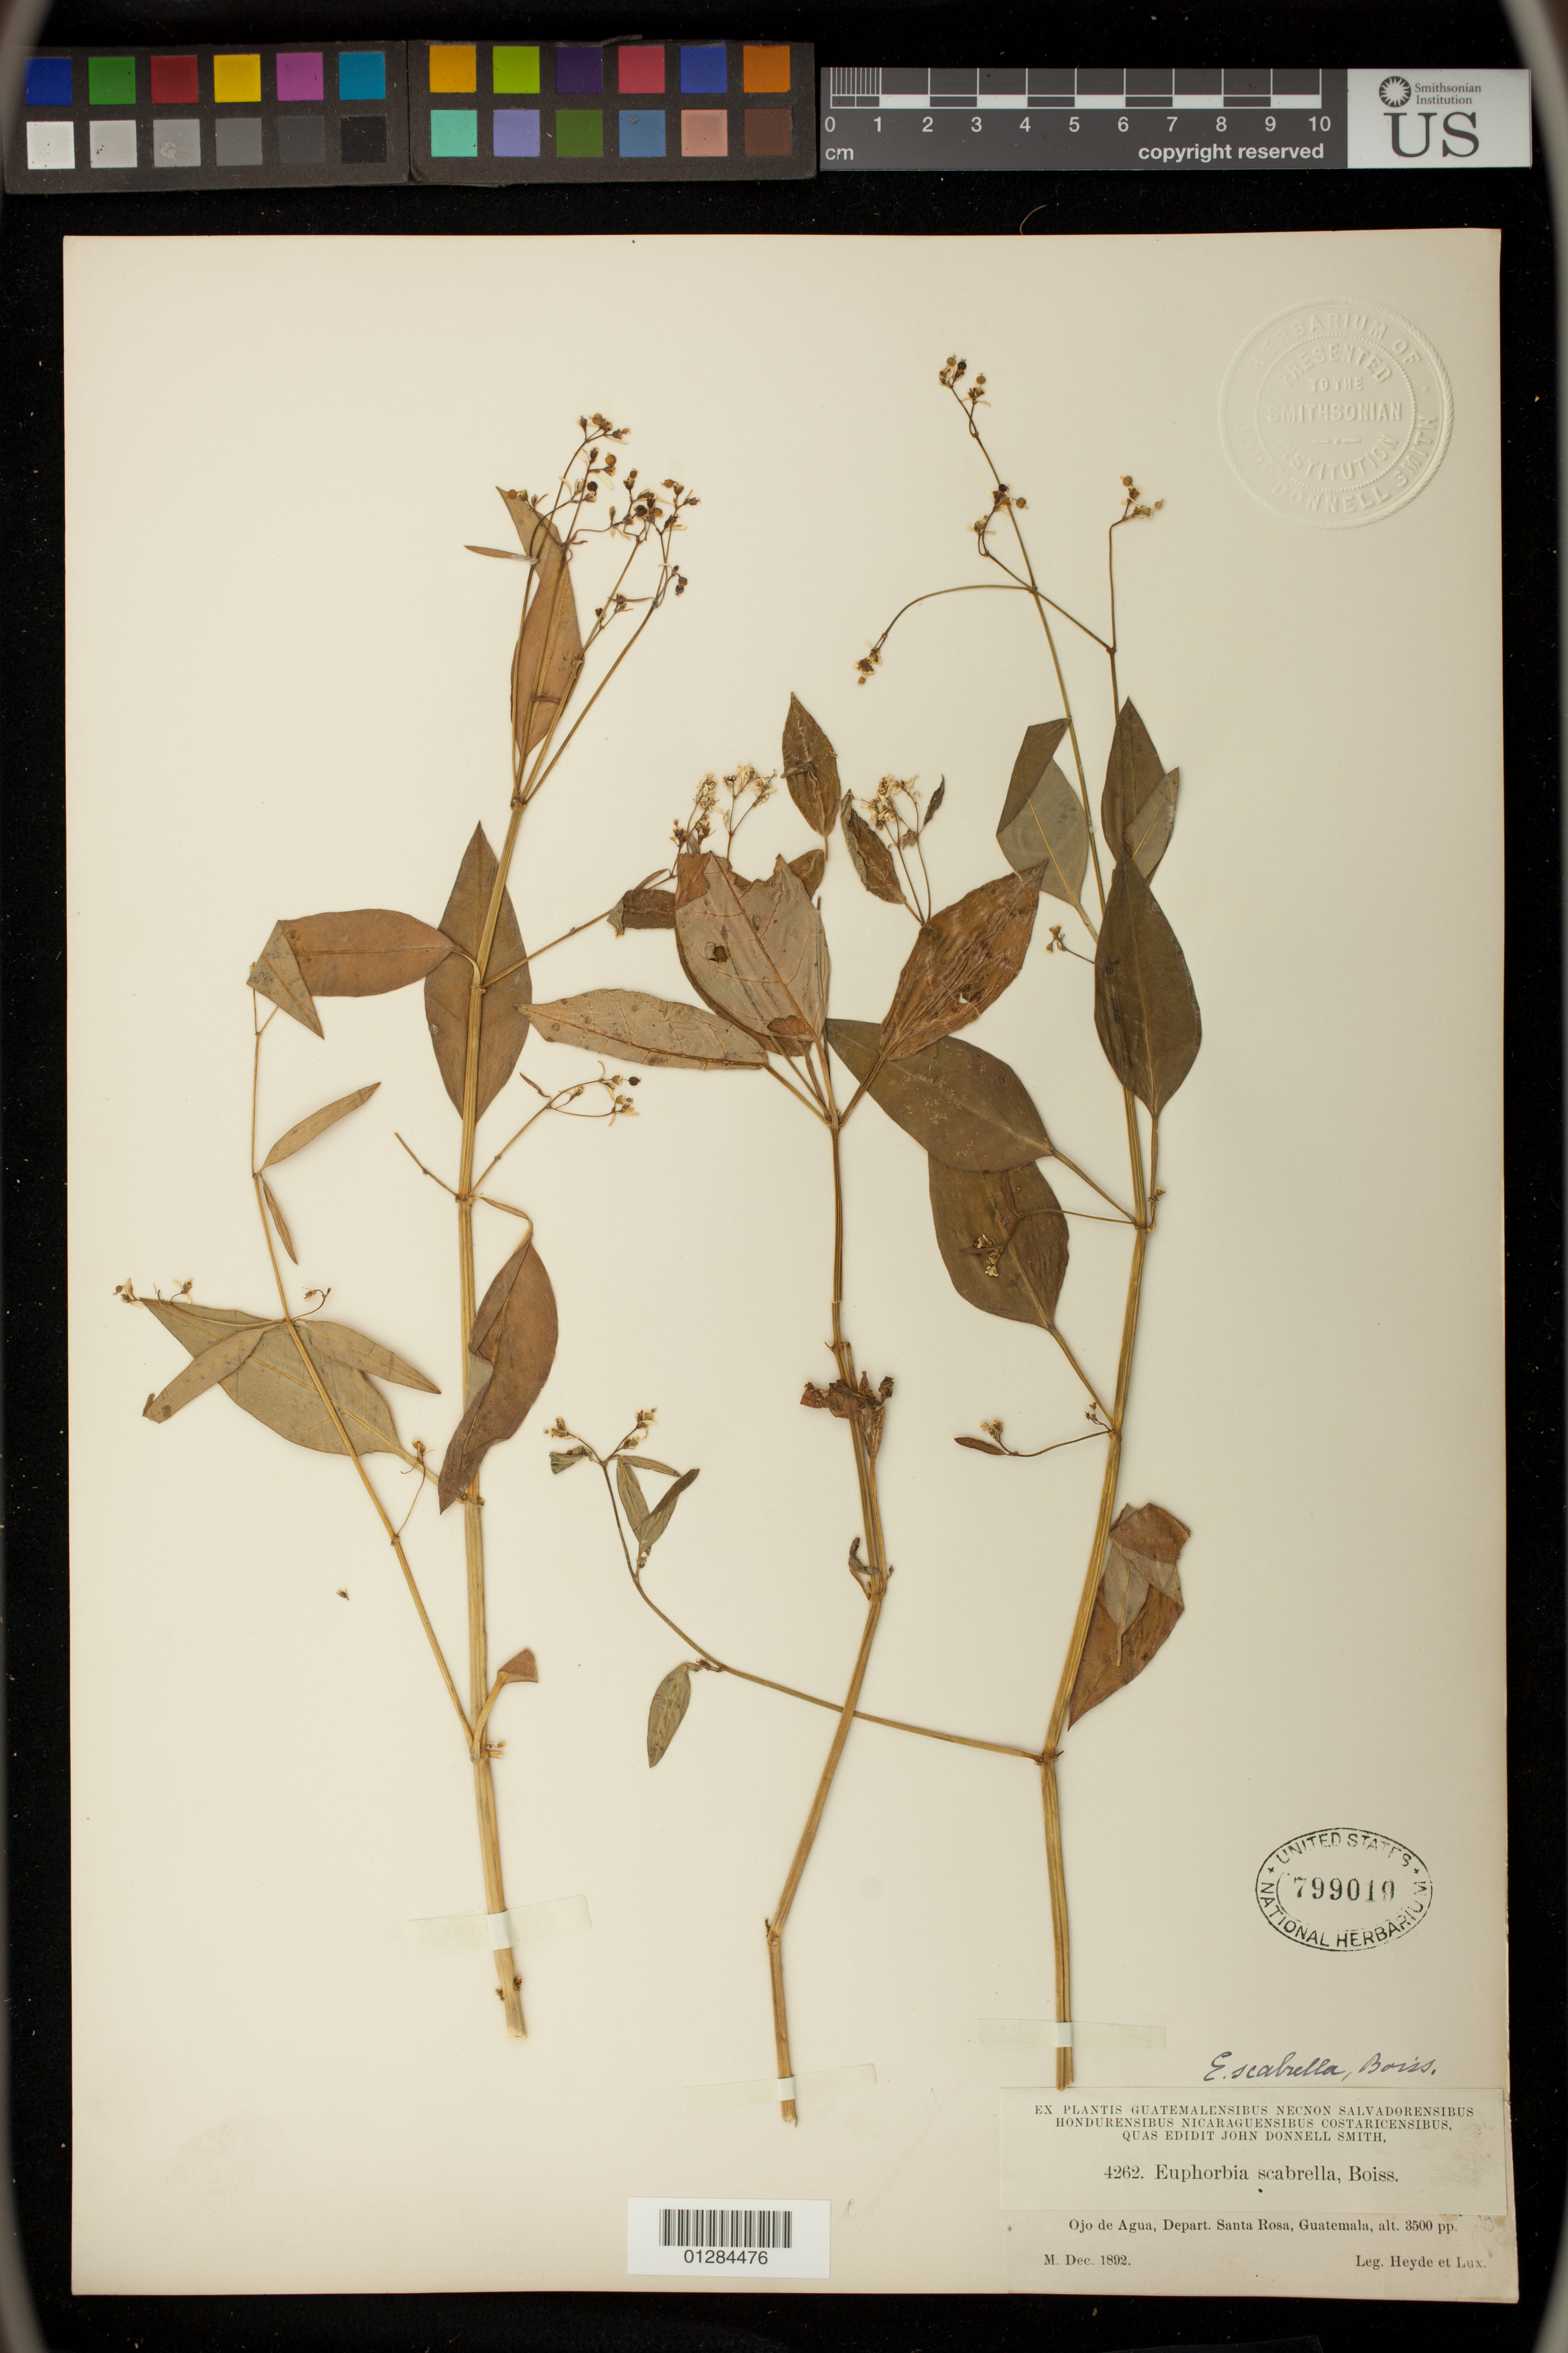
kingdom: Plantae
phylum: Tracheophyta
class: Magnoliopsida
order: Malpighiales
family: Euphorbiaceae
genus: Euphorbia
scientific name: Euphorbia triphylla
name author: (Klotzsch & Garcke) Oudejans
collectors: Heyde & Lux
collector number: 4262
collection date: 1892-12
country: Guatemala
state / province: Santa Rosa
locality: Ojo de Agua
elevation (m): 1067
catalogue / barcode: US 799019